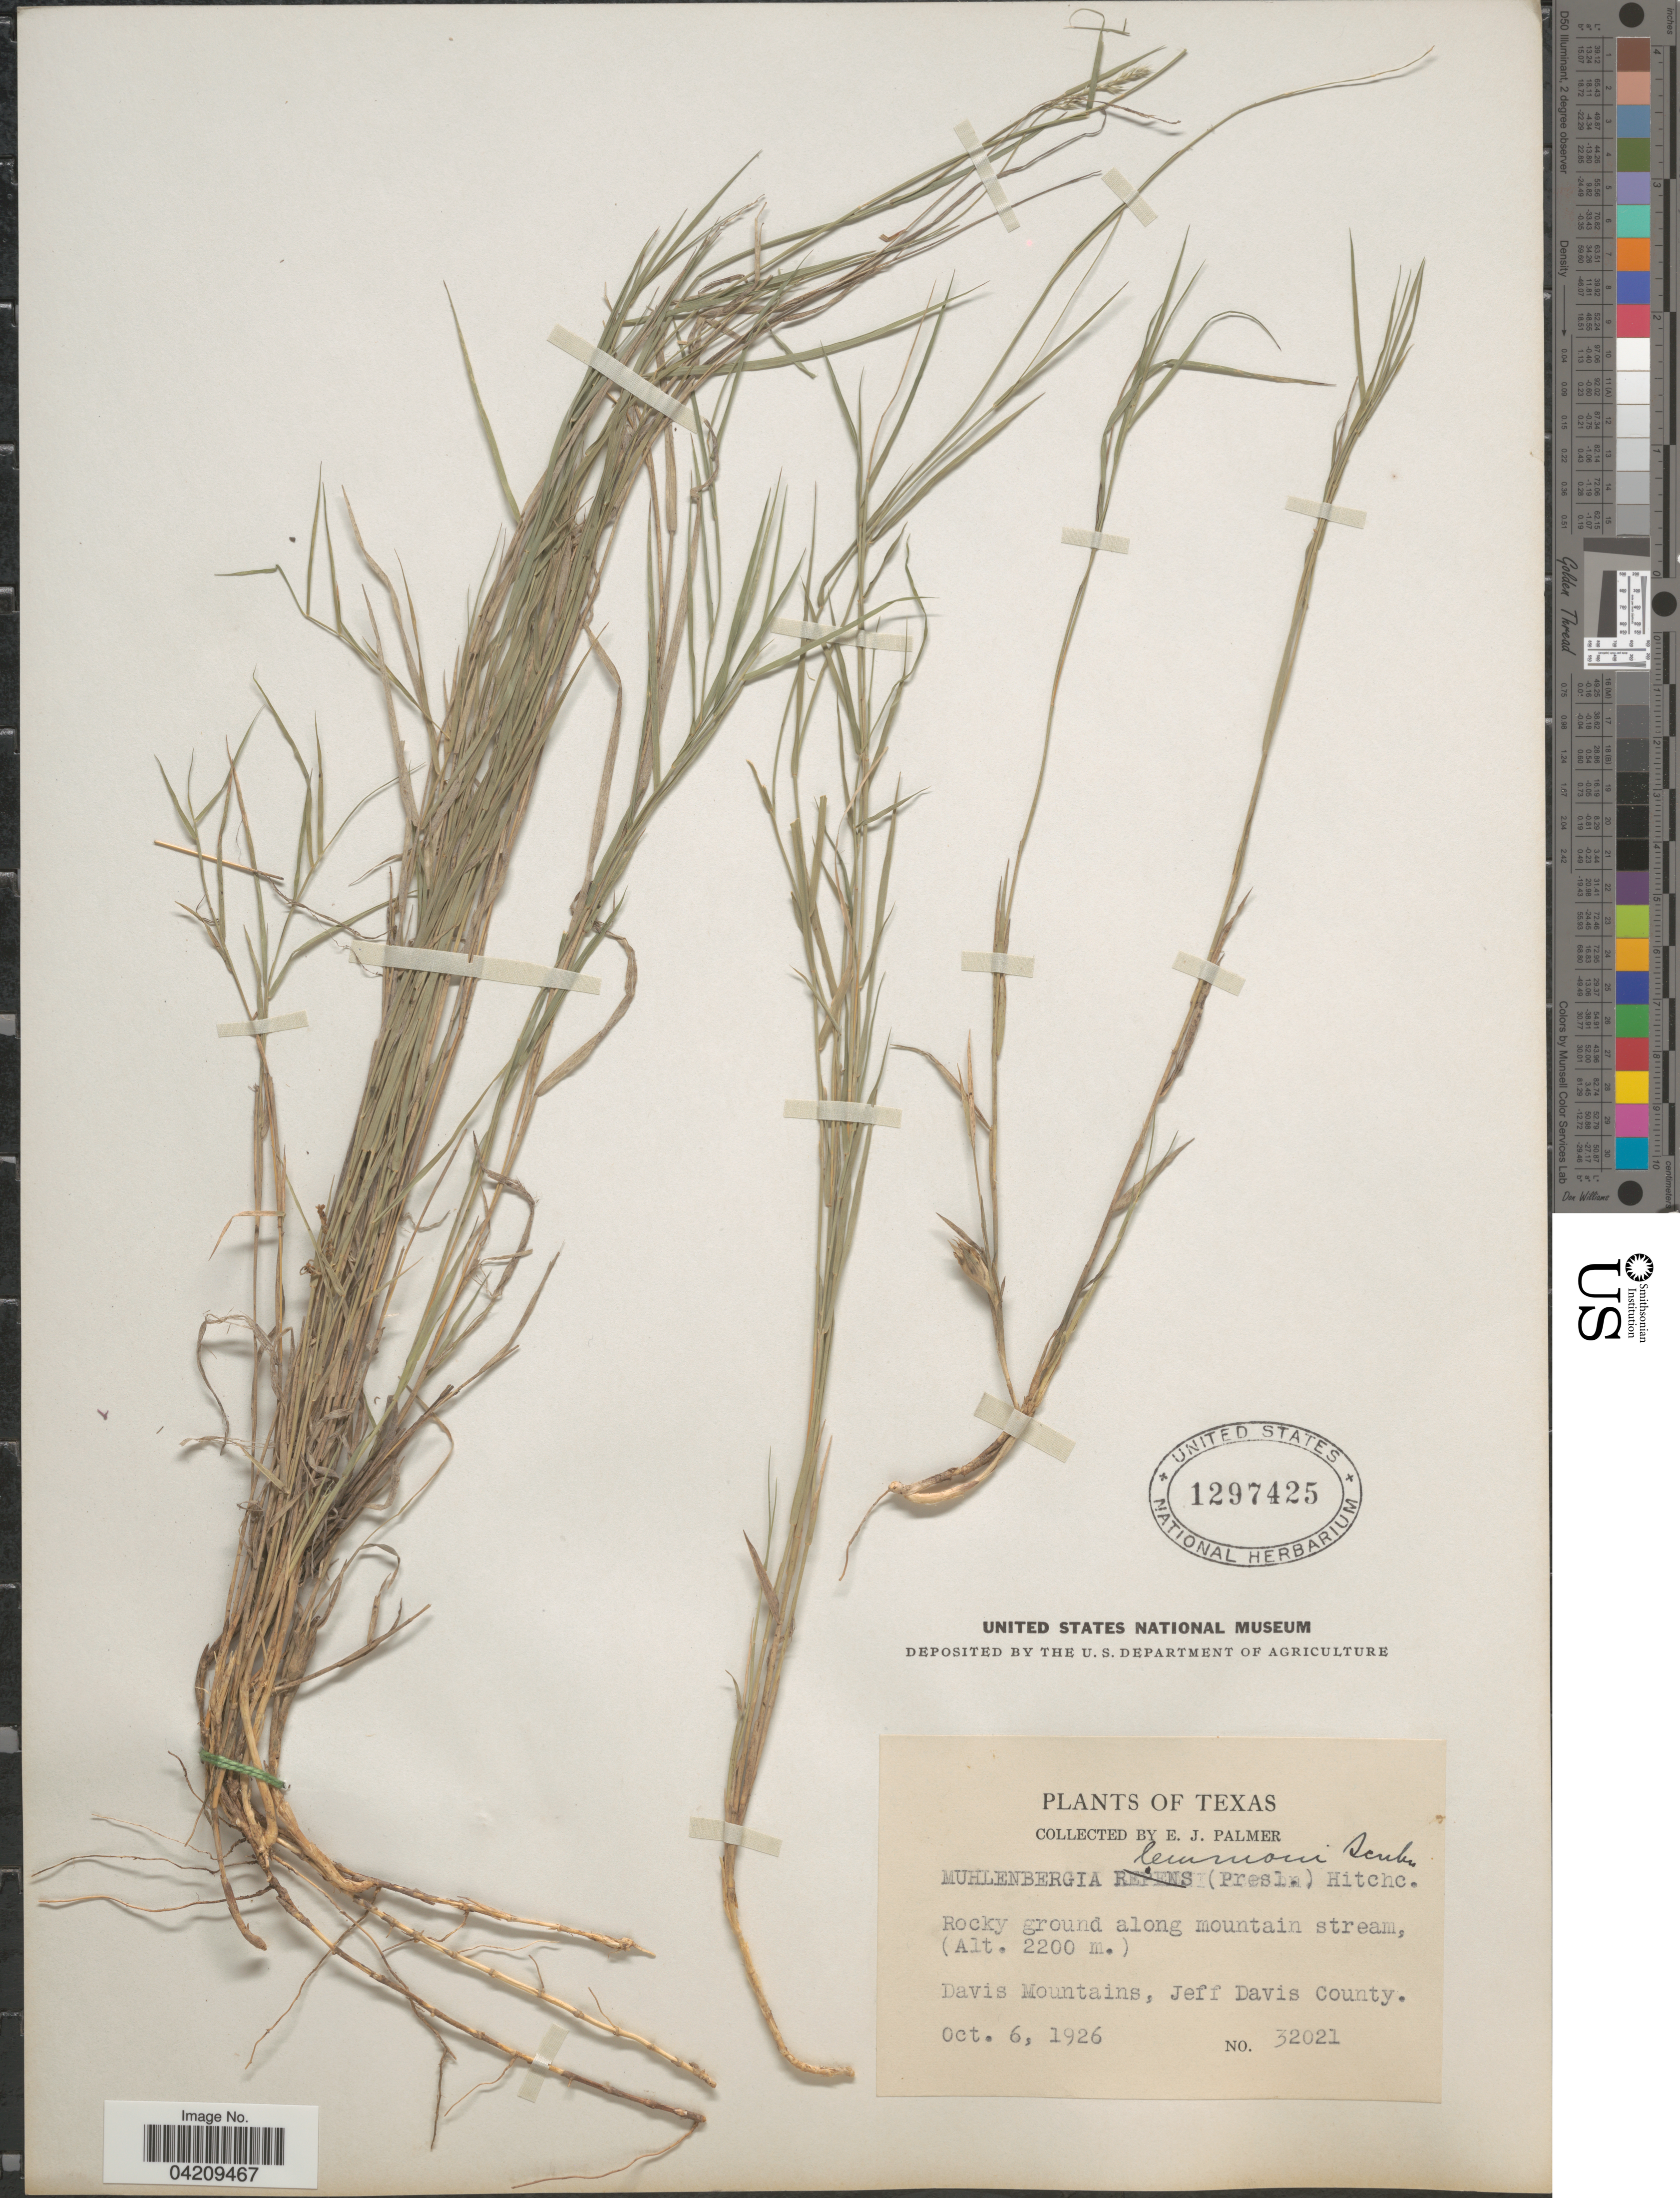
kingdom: Plantae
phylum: Tracheophyta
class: Liliopsida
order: Poales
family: Poaceae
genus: Muhlenbergia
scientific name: Muhlenbergia glauca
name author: (Nees) Mez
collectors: E. J. Palmer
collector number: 32021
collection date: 1926-10-06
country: United States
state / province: Texas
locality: Rocky ground along mountain stream, Davis Mountains, Jeff Davis County.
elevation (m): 2200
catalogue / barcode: US 1297425